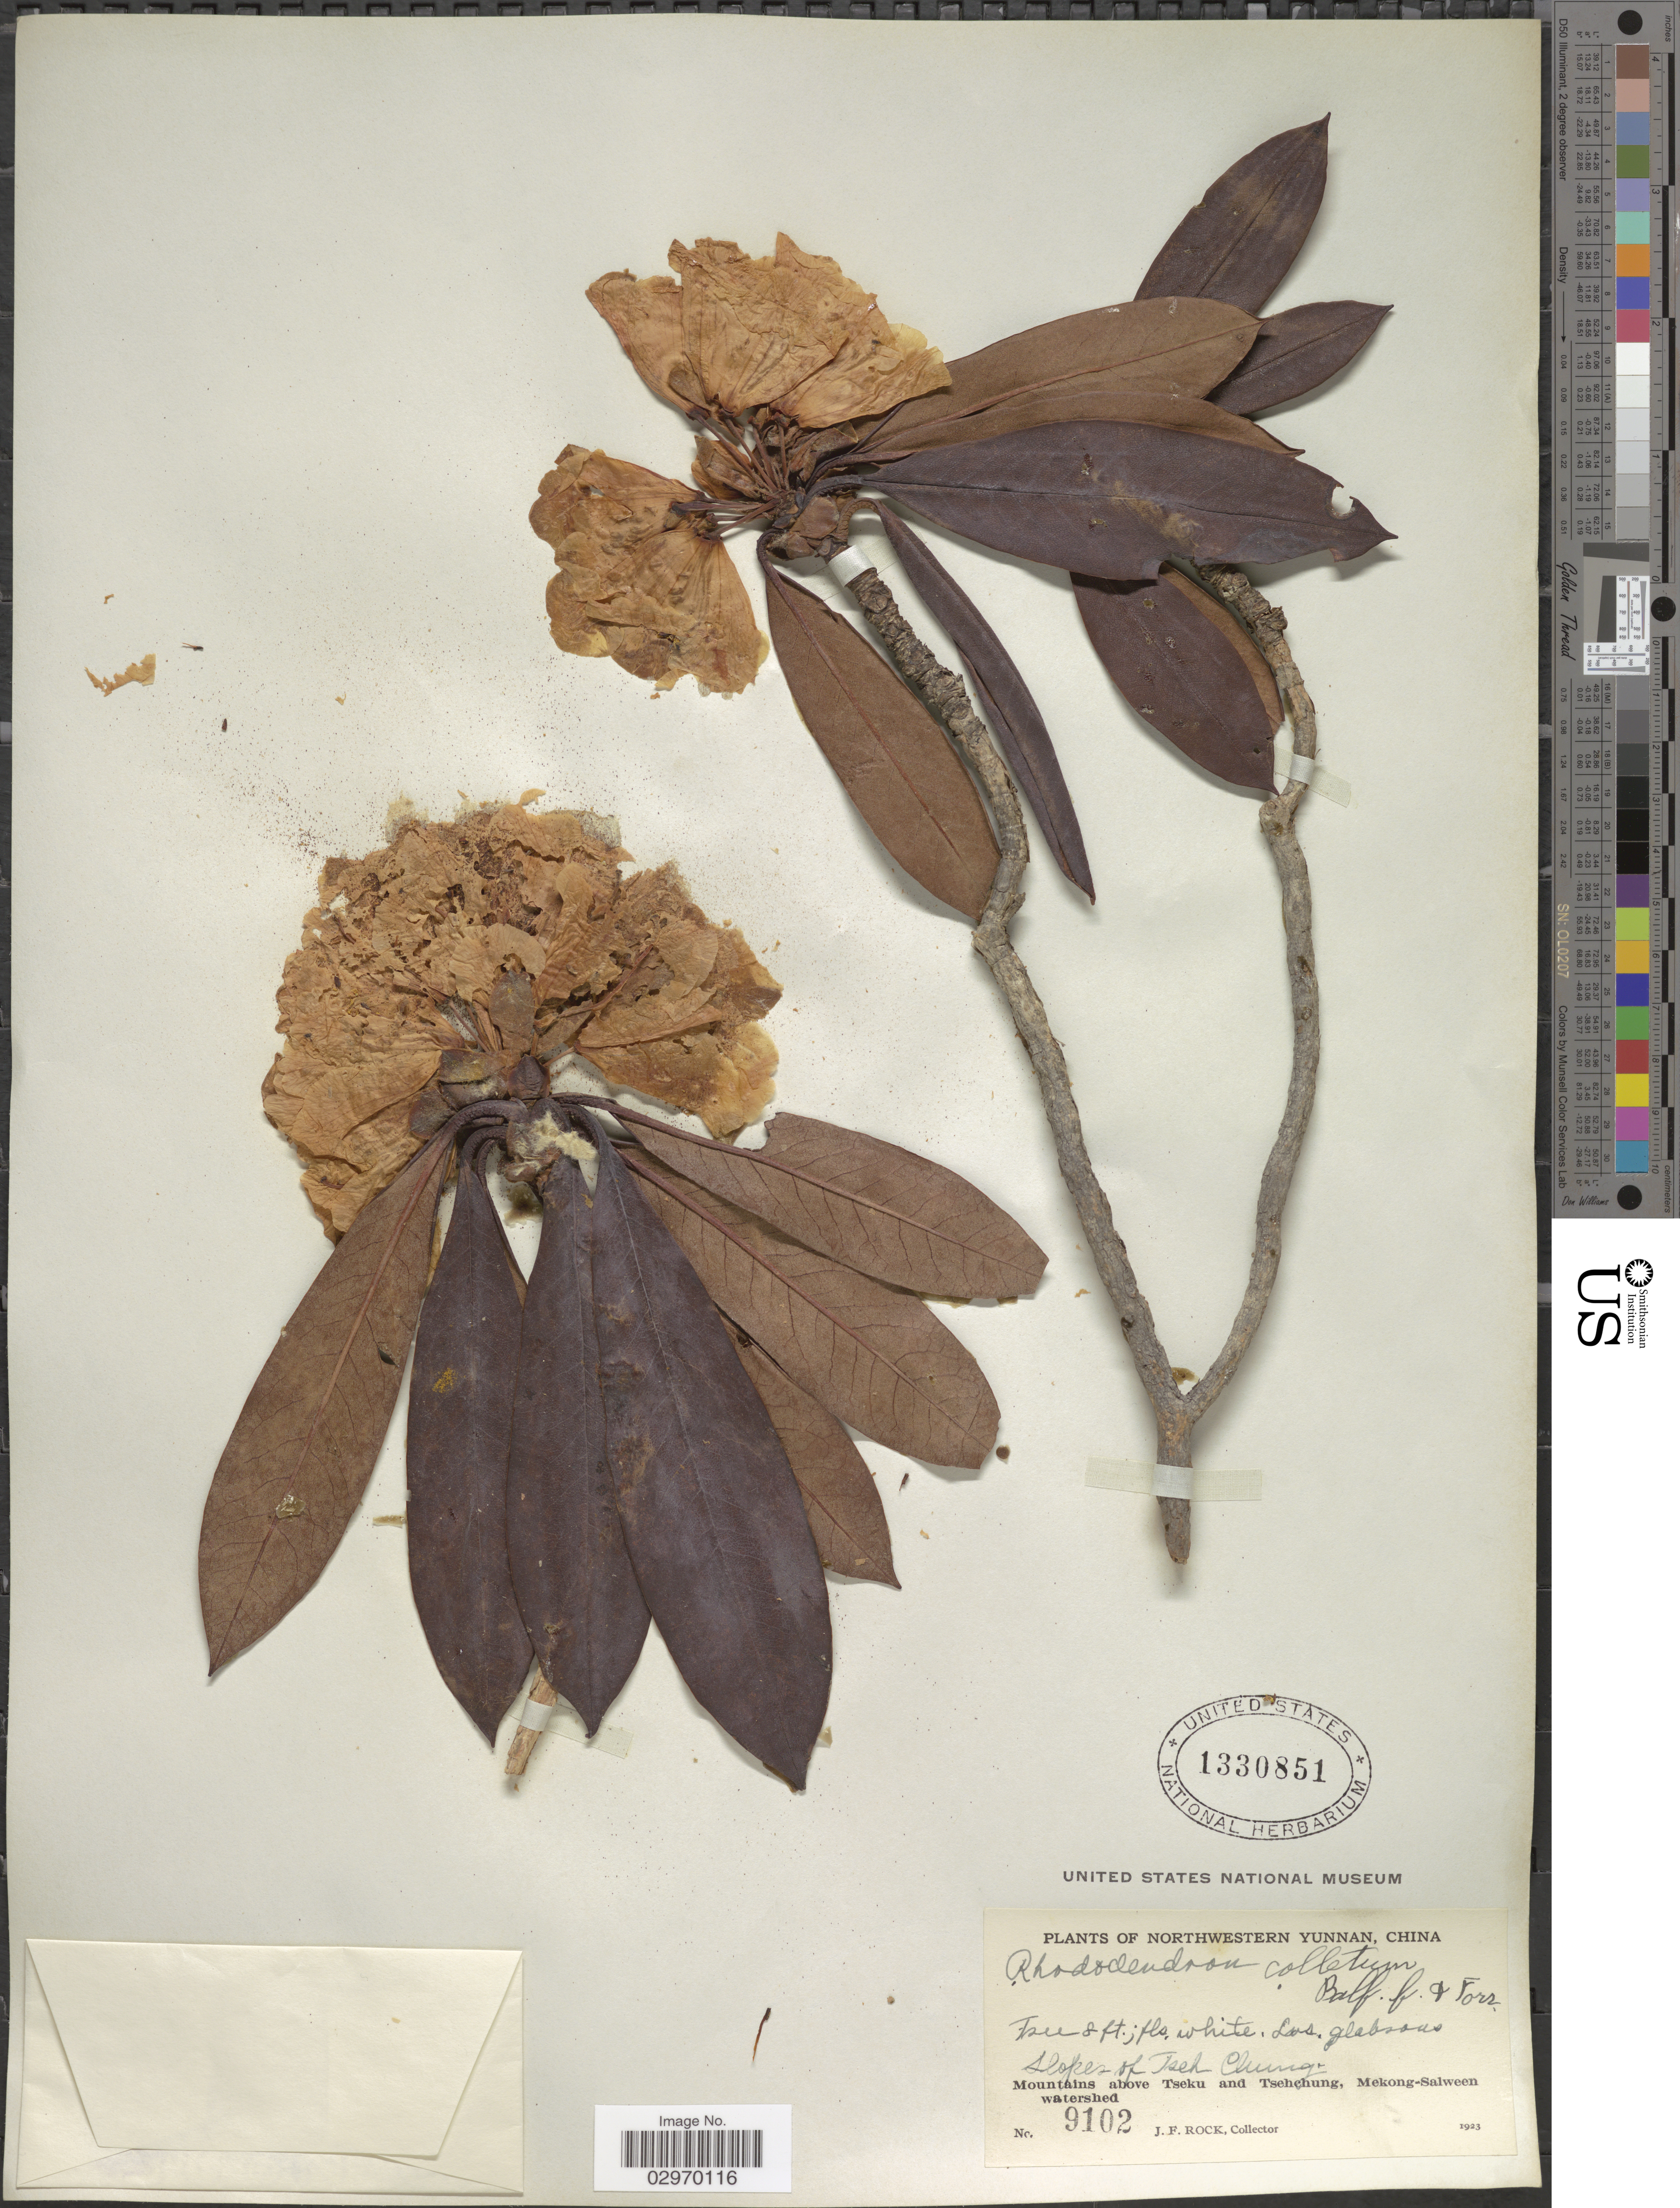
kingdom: Plantae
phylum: Tracheophyta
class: Magnoliopsida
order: Ericales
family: Ericaceae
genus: Rhododendron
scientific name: Rhododendron colletum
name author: Balf. f. & Forrest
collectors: J. Rock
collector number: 9102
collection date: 1923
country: China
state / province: Yunnan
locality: Northwestern Yunnan. Slopes of Tseh Chung. Mountains above Tseku and Tsehchung, Mekong-Salween watershed.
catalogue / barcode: US 1330851